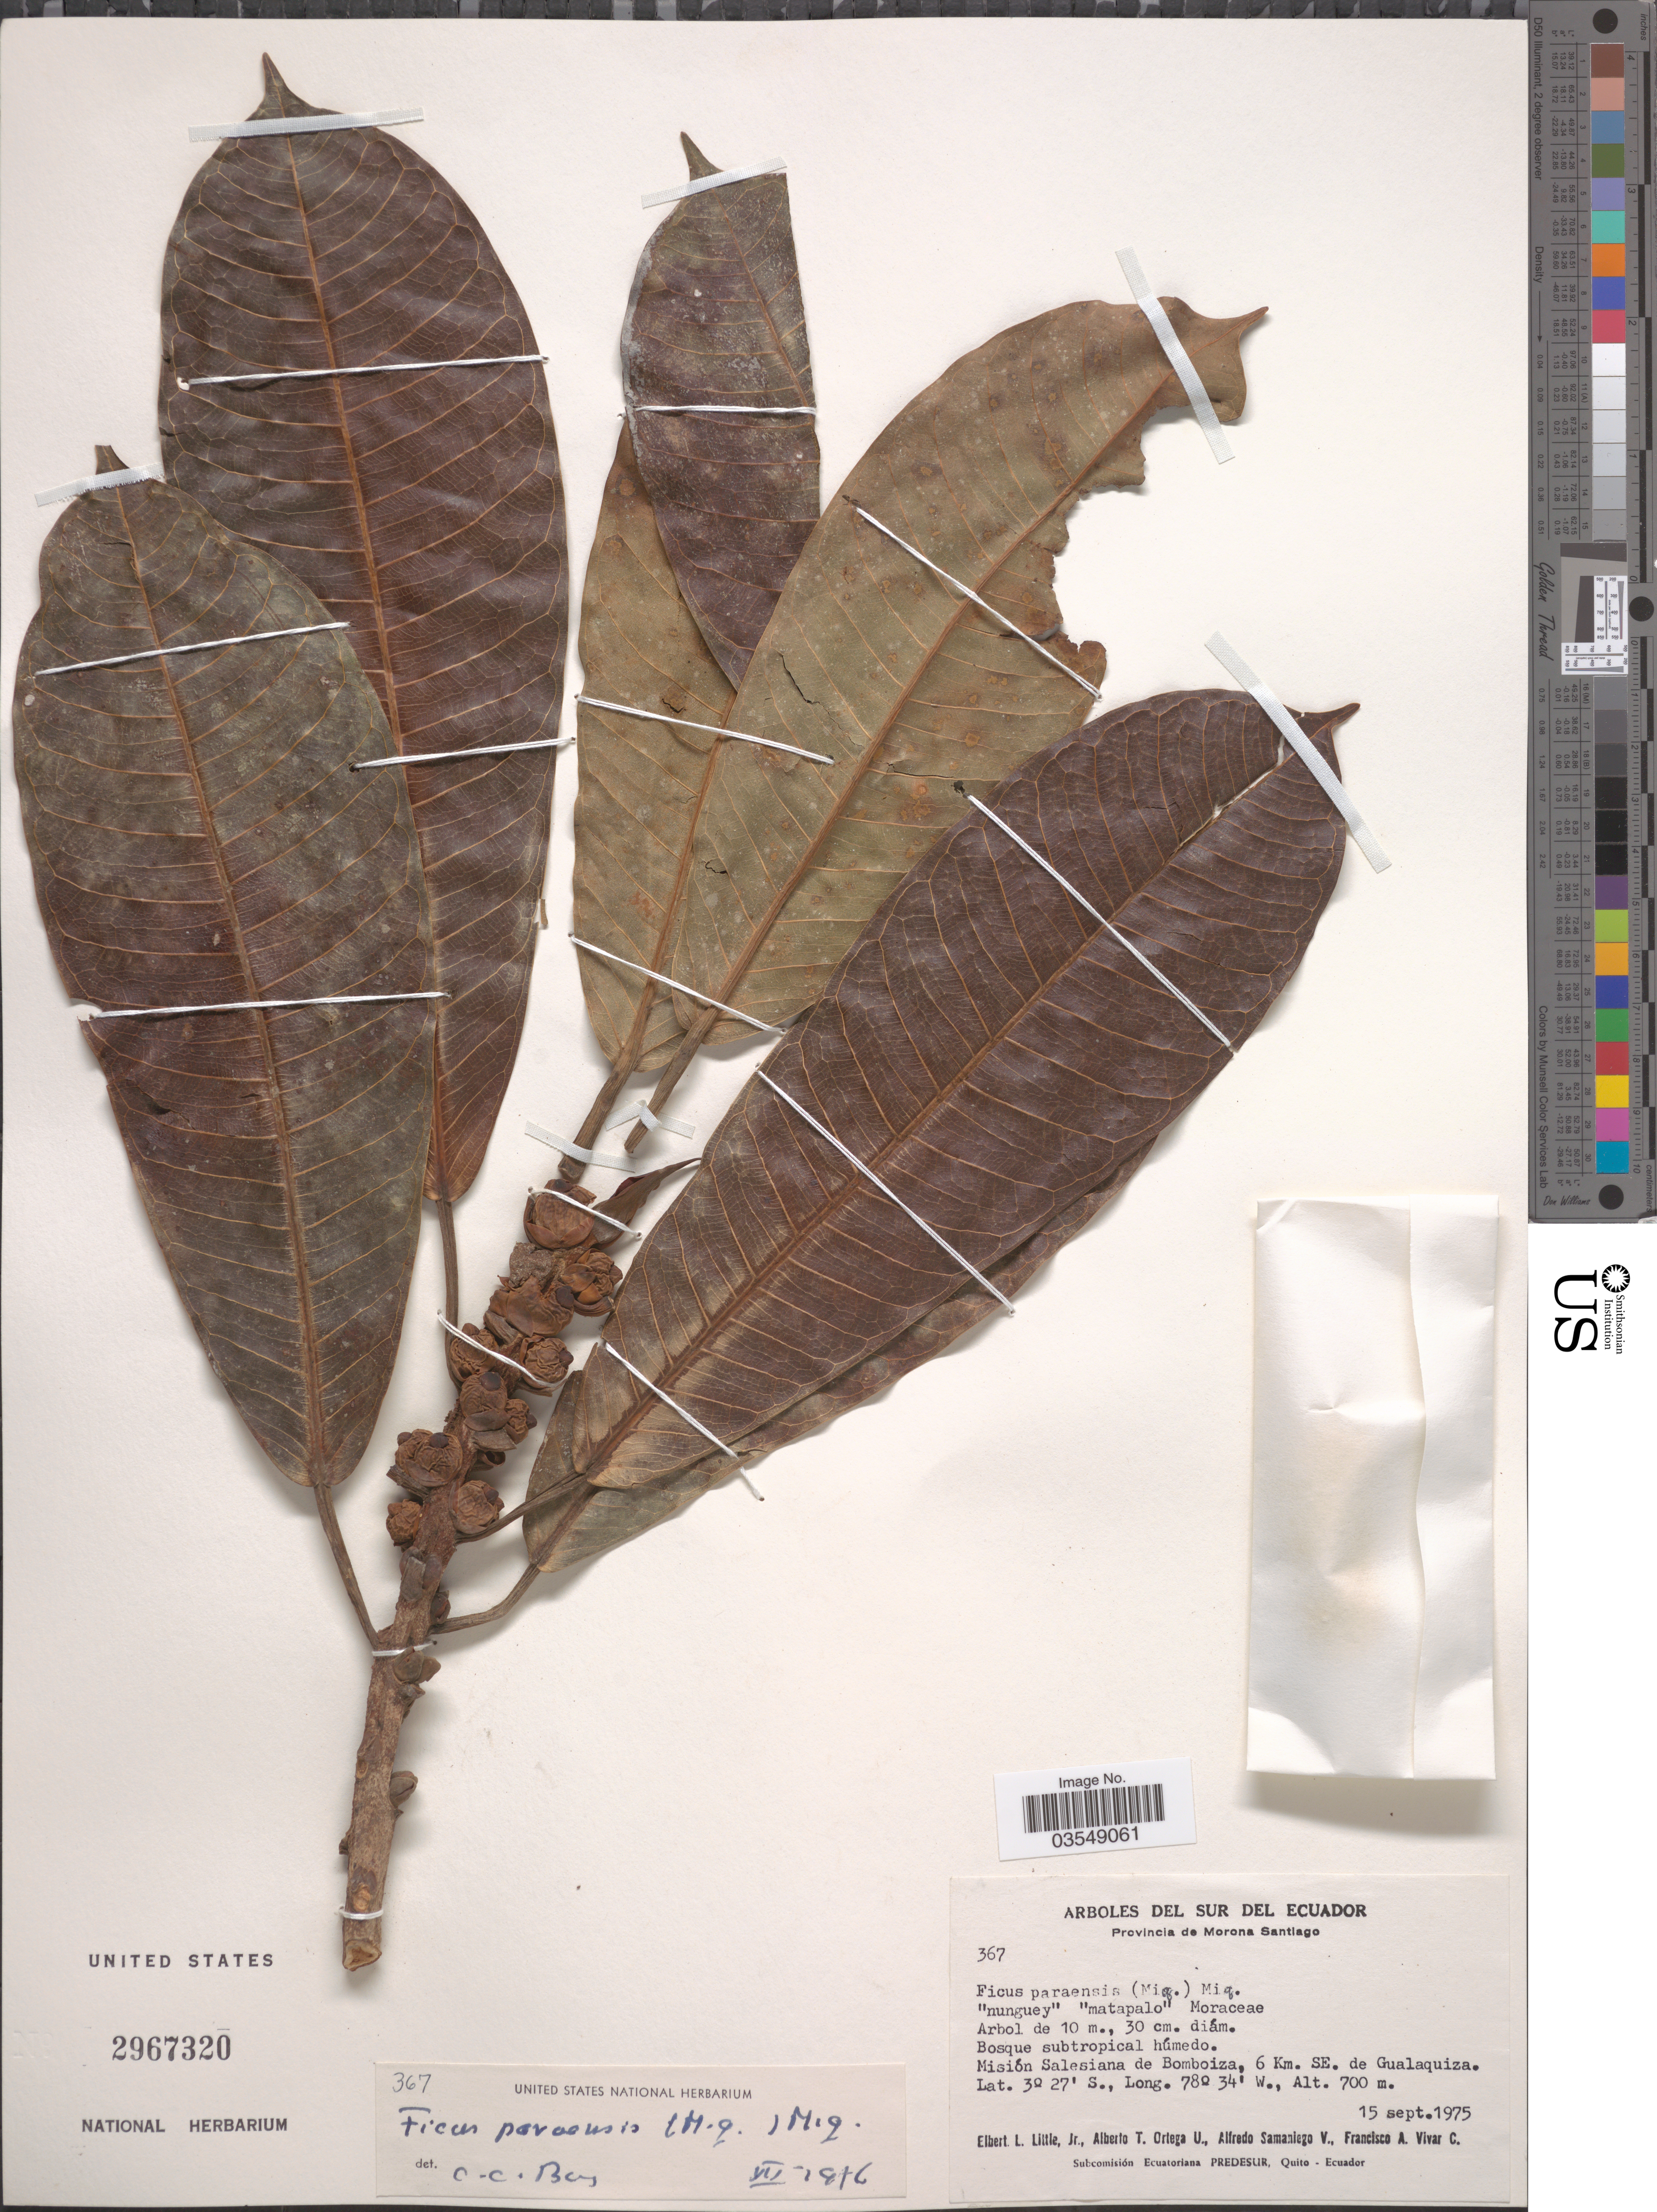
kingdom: Plantae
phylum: Tracheophyta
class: Magnoliopsida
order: Rosales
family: Moraceae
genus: Ficus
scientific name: Ficus paraensis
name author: (Miq.) Miq.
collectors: E. L. Little, A. T. Ortega U., A. V. Samaniego & F. A. Vivar C.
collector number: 367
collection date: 1975-09-15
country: Ecuador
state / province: Morona-Santiago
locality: Misión Salesiana de Bomboiza, 6 Km. SE. de Gualaquiza.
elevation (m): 700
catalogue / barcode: US 2967320